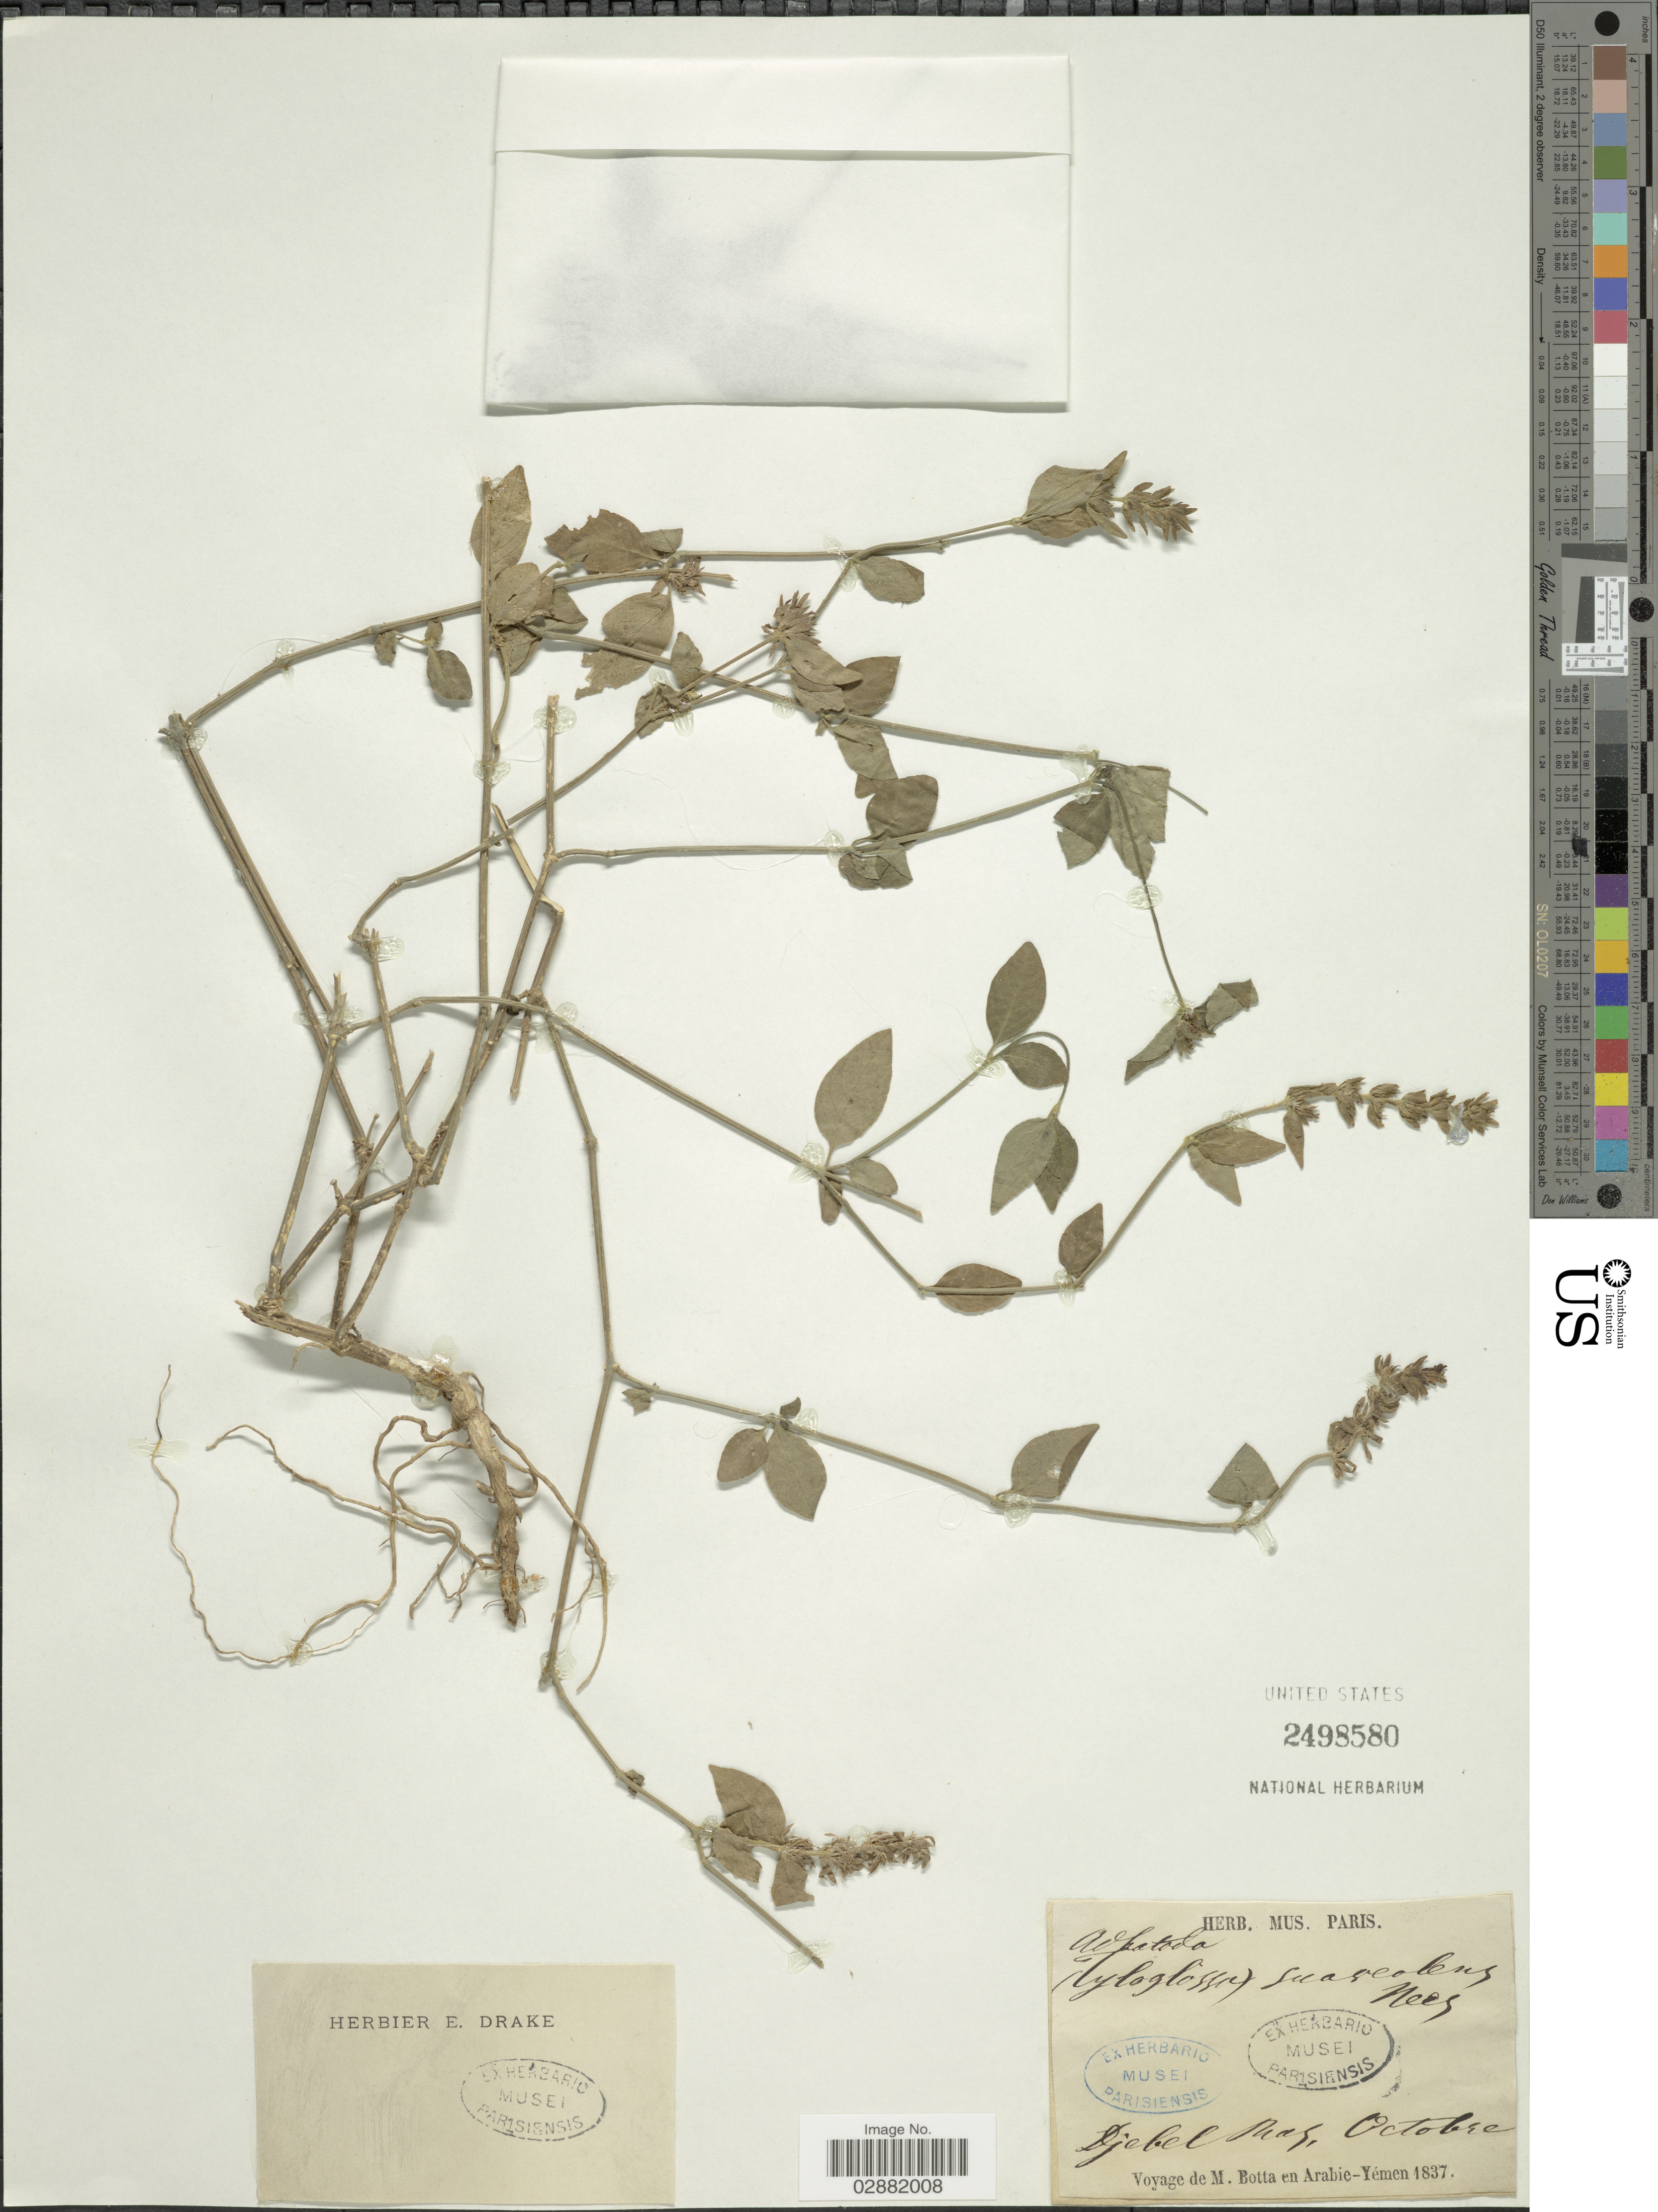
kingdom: Plantae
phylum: Tracheophyta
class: Magnoliopsida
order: Lamiales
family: Acanthaceae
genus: Adhatoda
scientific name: Adhatoda suaveolens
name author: Nees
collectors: M. Botta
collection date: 1937-10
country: Yemen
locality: Djebel Pras. [interpreted]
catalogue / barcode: US 2498580